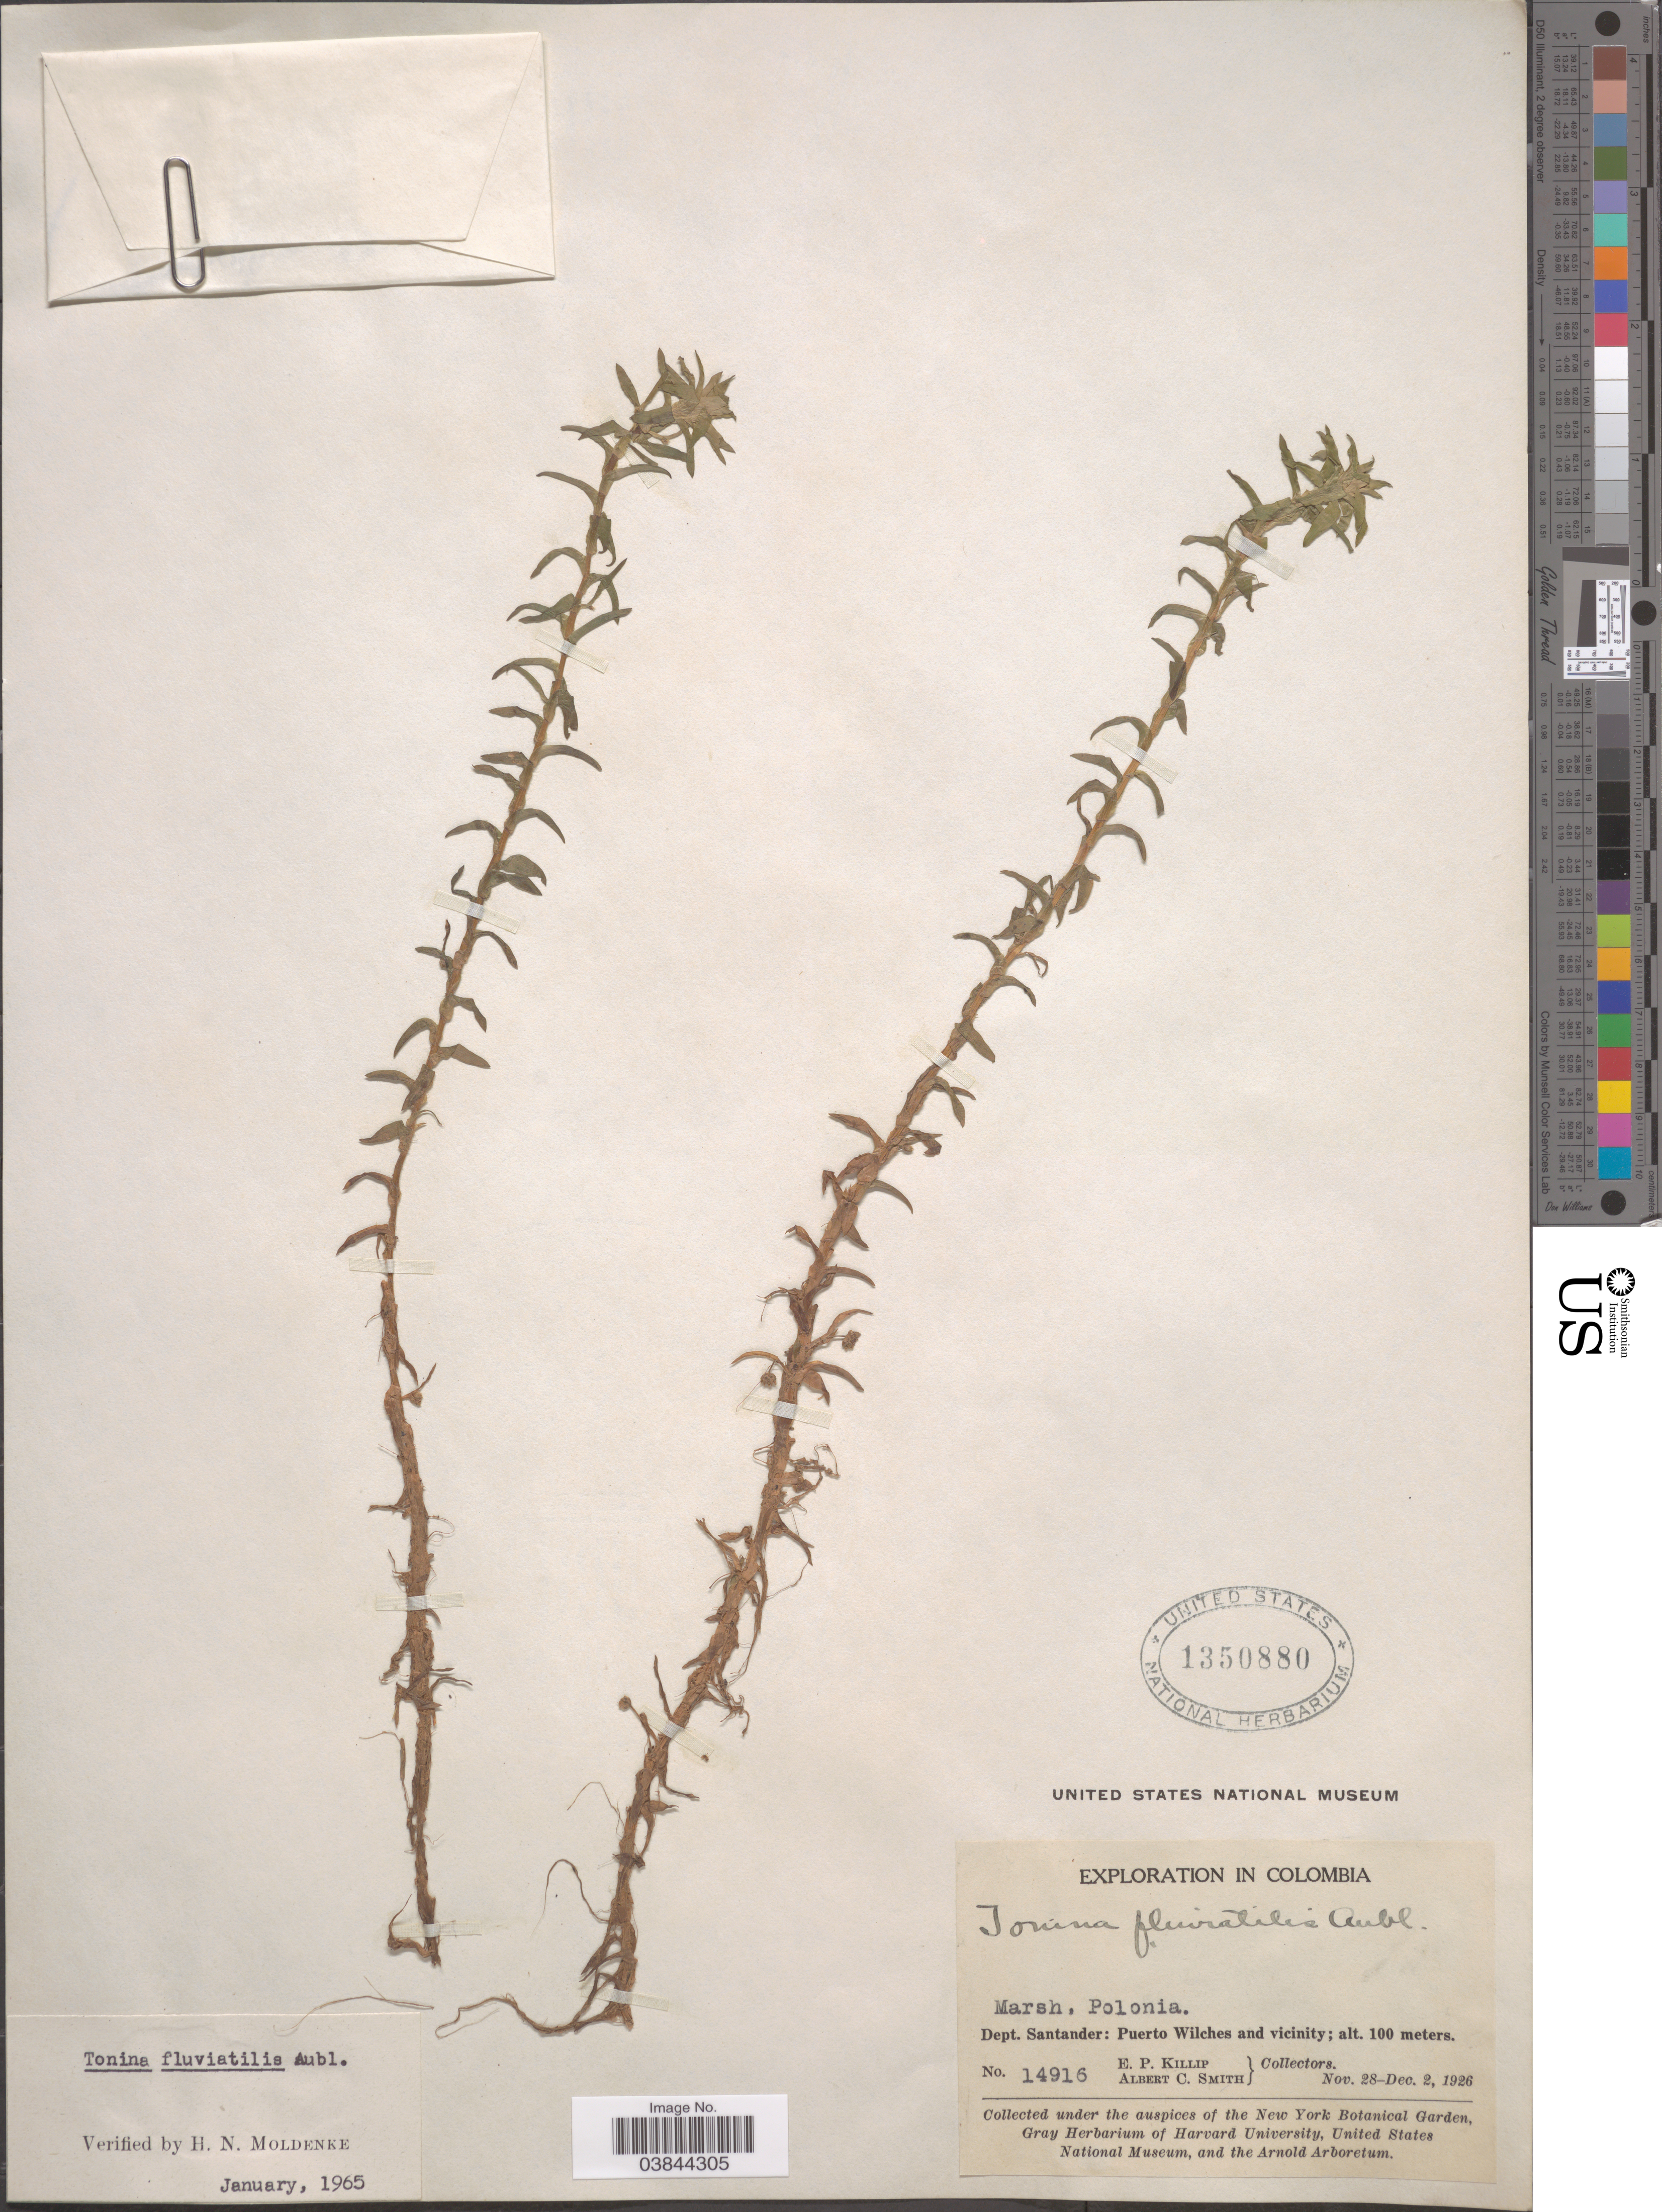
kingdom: Plantae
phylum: Tracheophyta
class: Liliopsida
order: Poales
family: Eriocaulaceae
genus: Tonina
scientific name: Tonina fluviatilis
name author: Aubl.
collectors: E. P. Killip & A. C. Smith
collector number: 14916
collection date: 1926-11-28/1926-12-02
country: Colombia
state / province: Santander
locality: Polonia. Dept. Santander: Puerto Wilches and vicinity.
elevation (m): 100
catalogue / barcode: US 1350880